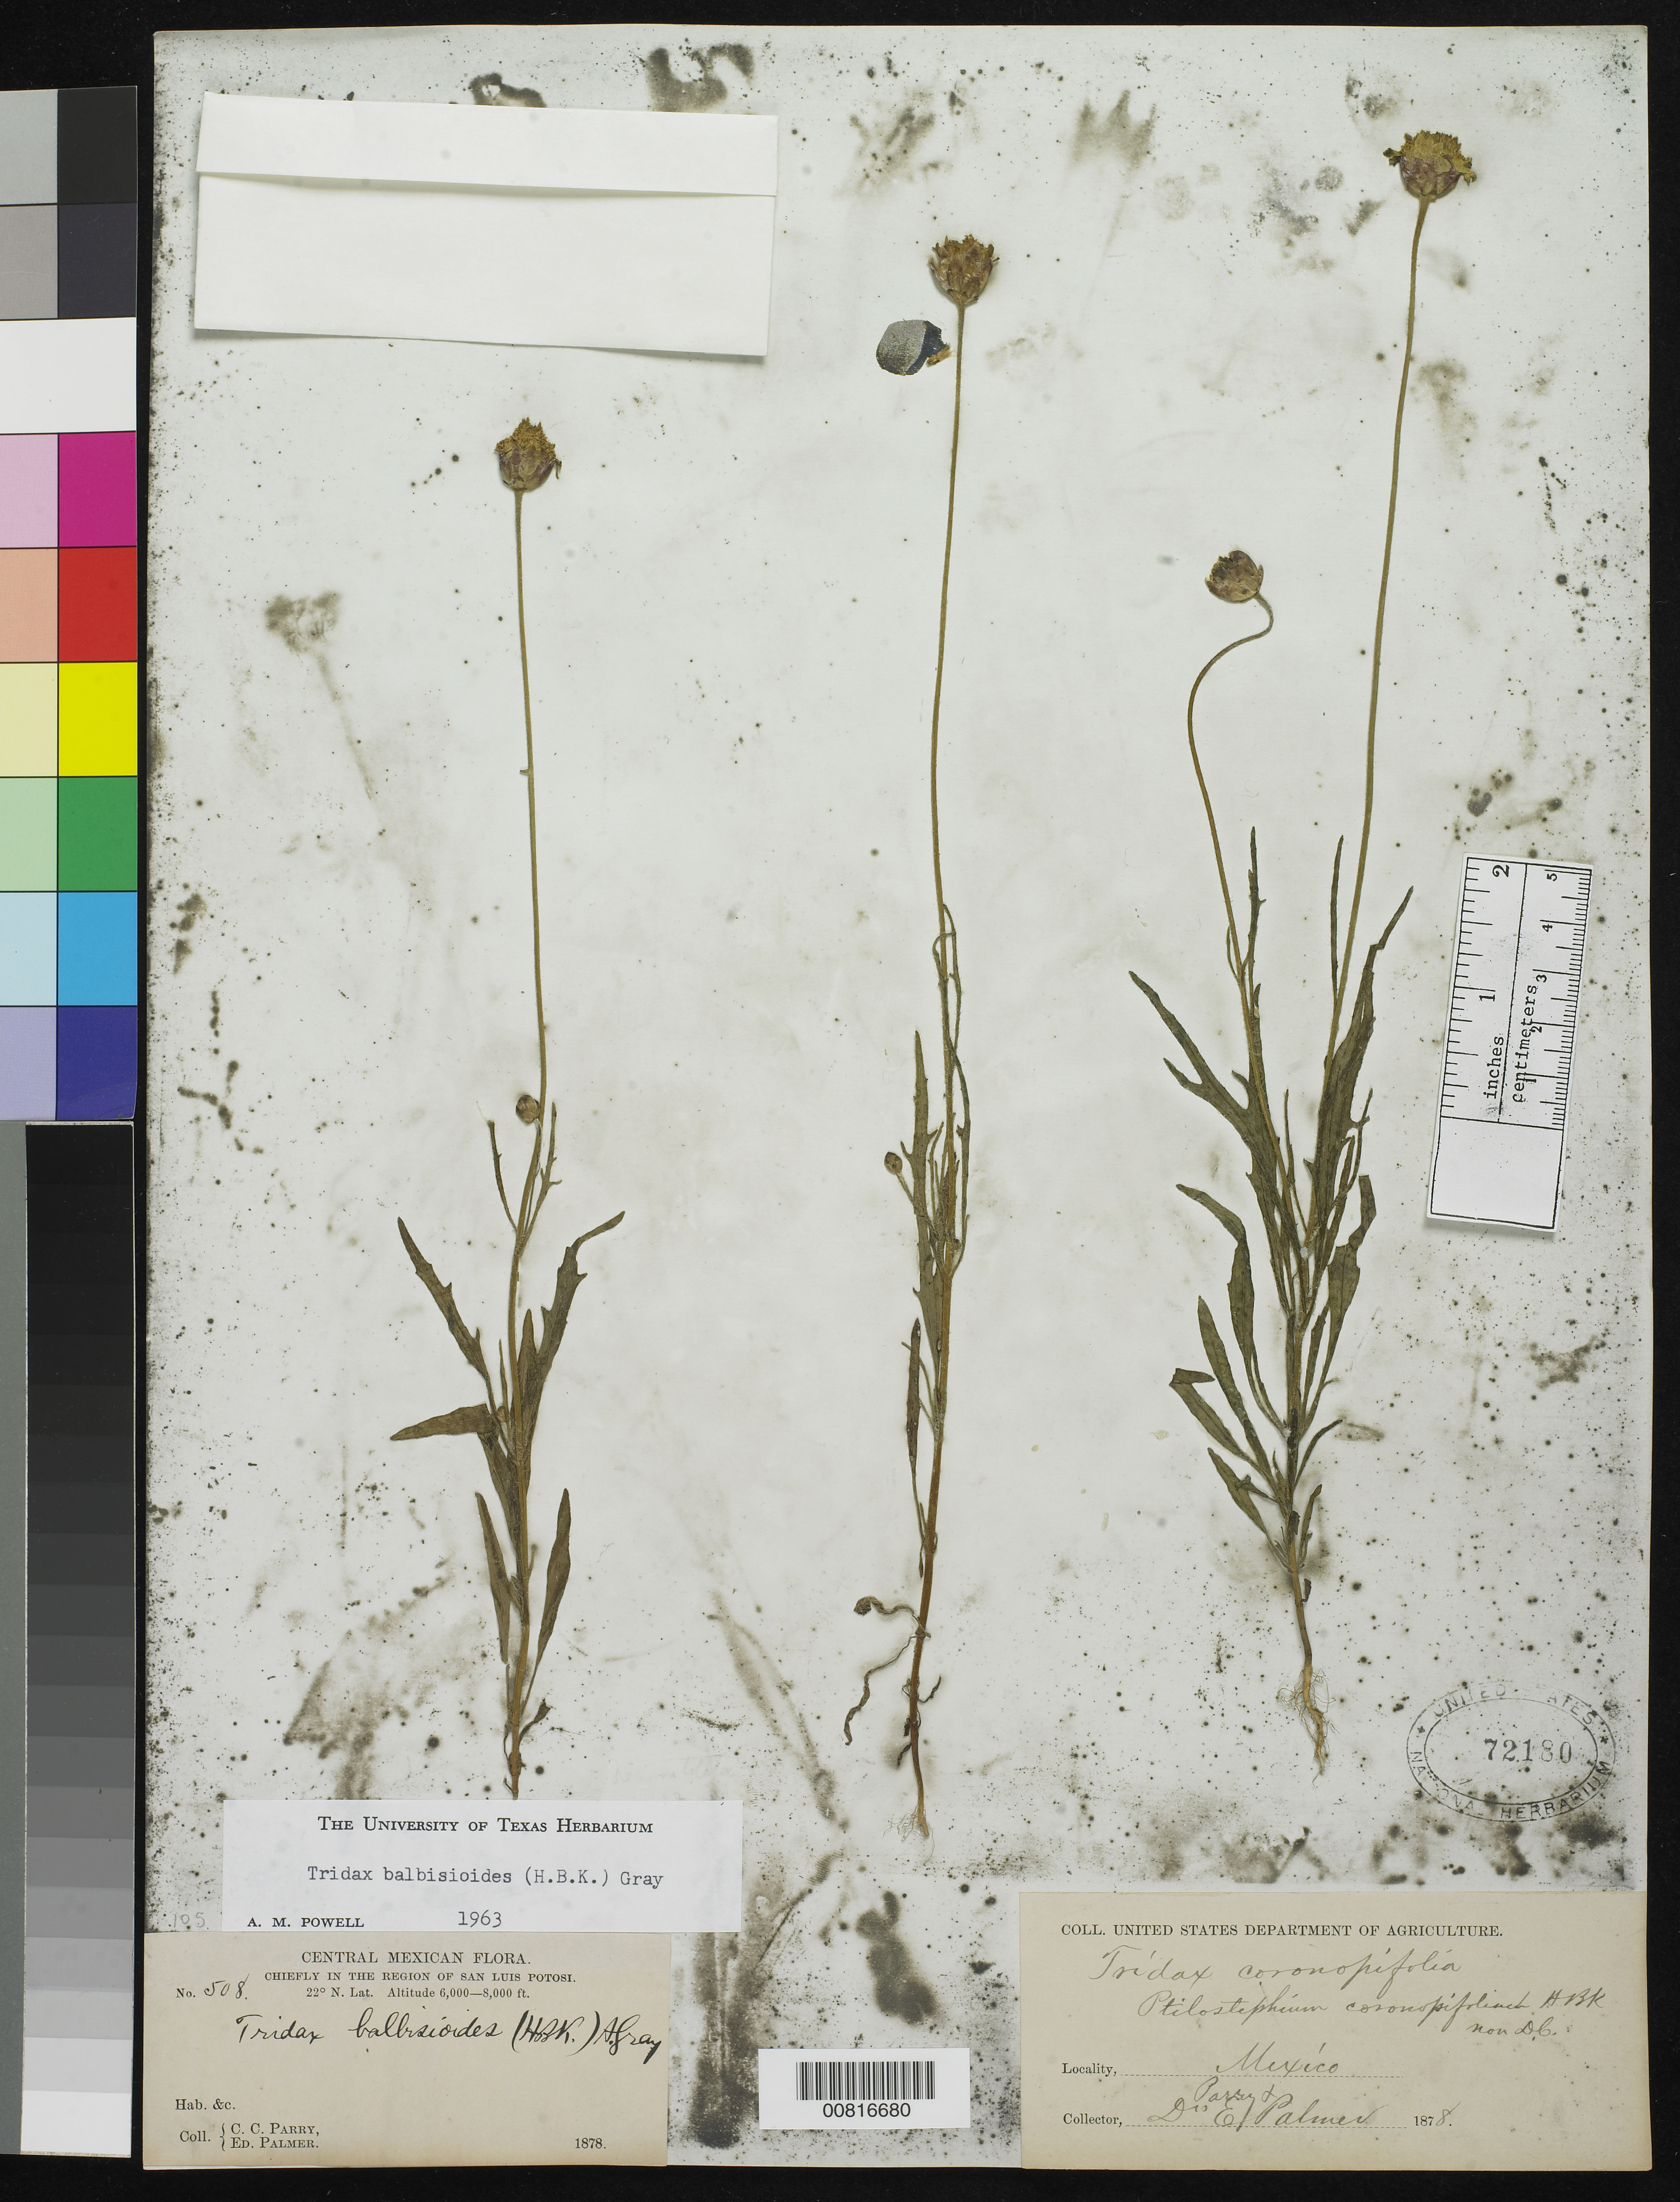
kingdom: Plantae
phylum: Tracheophyta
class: Magnoliopsida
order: Asterales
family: Asteraceae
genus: Tridax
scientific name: Tridax balbisioides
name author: (Kunth) A. Gray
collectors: C. C. Parry & E. Palmer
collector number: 508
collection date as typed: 1878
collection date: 1878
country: Mexico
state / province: San Luis Potosí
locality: Chiefly in the region of San Luis Potosí.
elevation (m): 1829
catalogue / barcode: US 72180